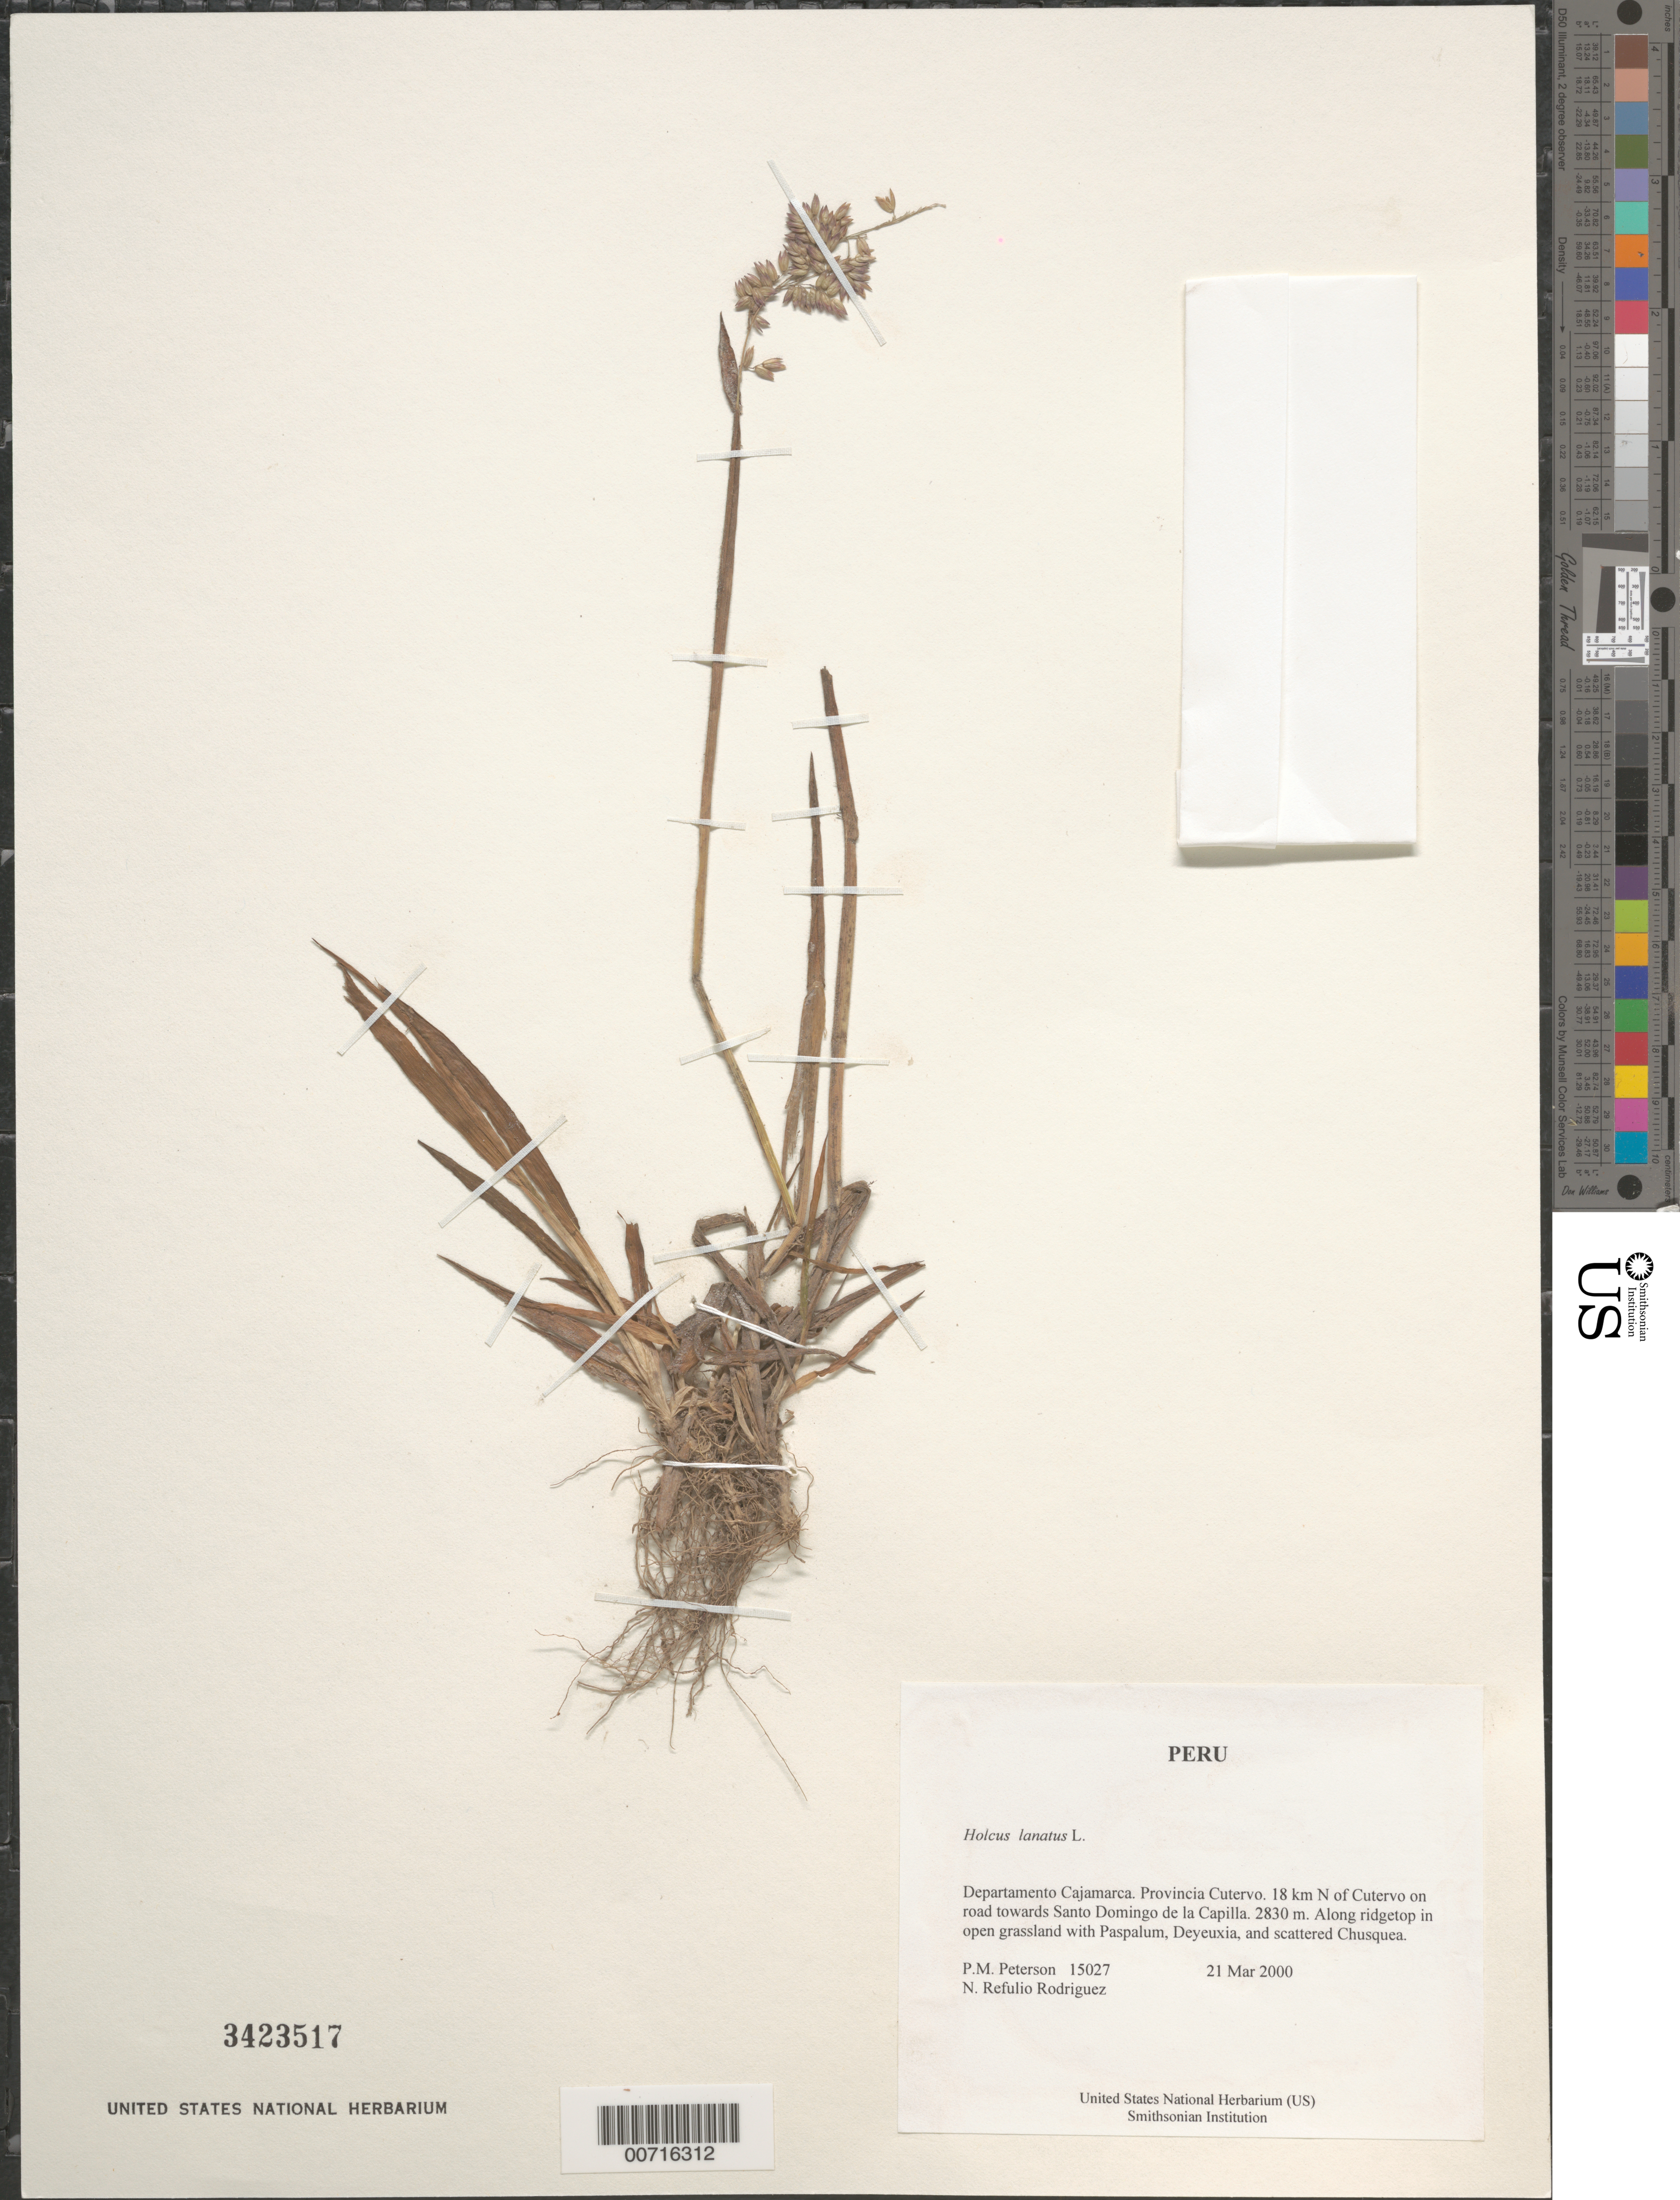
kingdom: Plantae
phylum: Tracheophyta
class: Liliopsida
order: Poales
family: Poaceae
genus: Holcus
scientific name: Holcus lanatus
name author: L.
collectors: P. M. Peterson & N. Refulio-Rodríguez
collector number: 15027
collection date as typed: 21 Mar 2000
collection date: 2000-03-21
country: Peru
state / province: Cajamarca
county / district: Cutervo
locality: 18 km N of Cutervo on road towards Santo Domingo de la Capilla.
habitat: Along ridgetop in open grassland with Paspalum, Deyeuxia, and scattered Chusquea.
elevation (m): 2830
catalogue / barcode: US 3423517